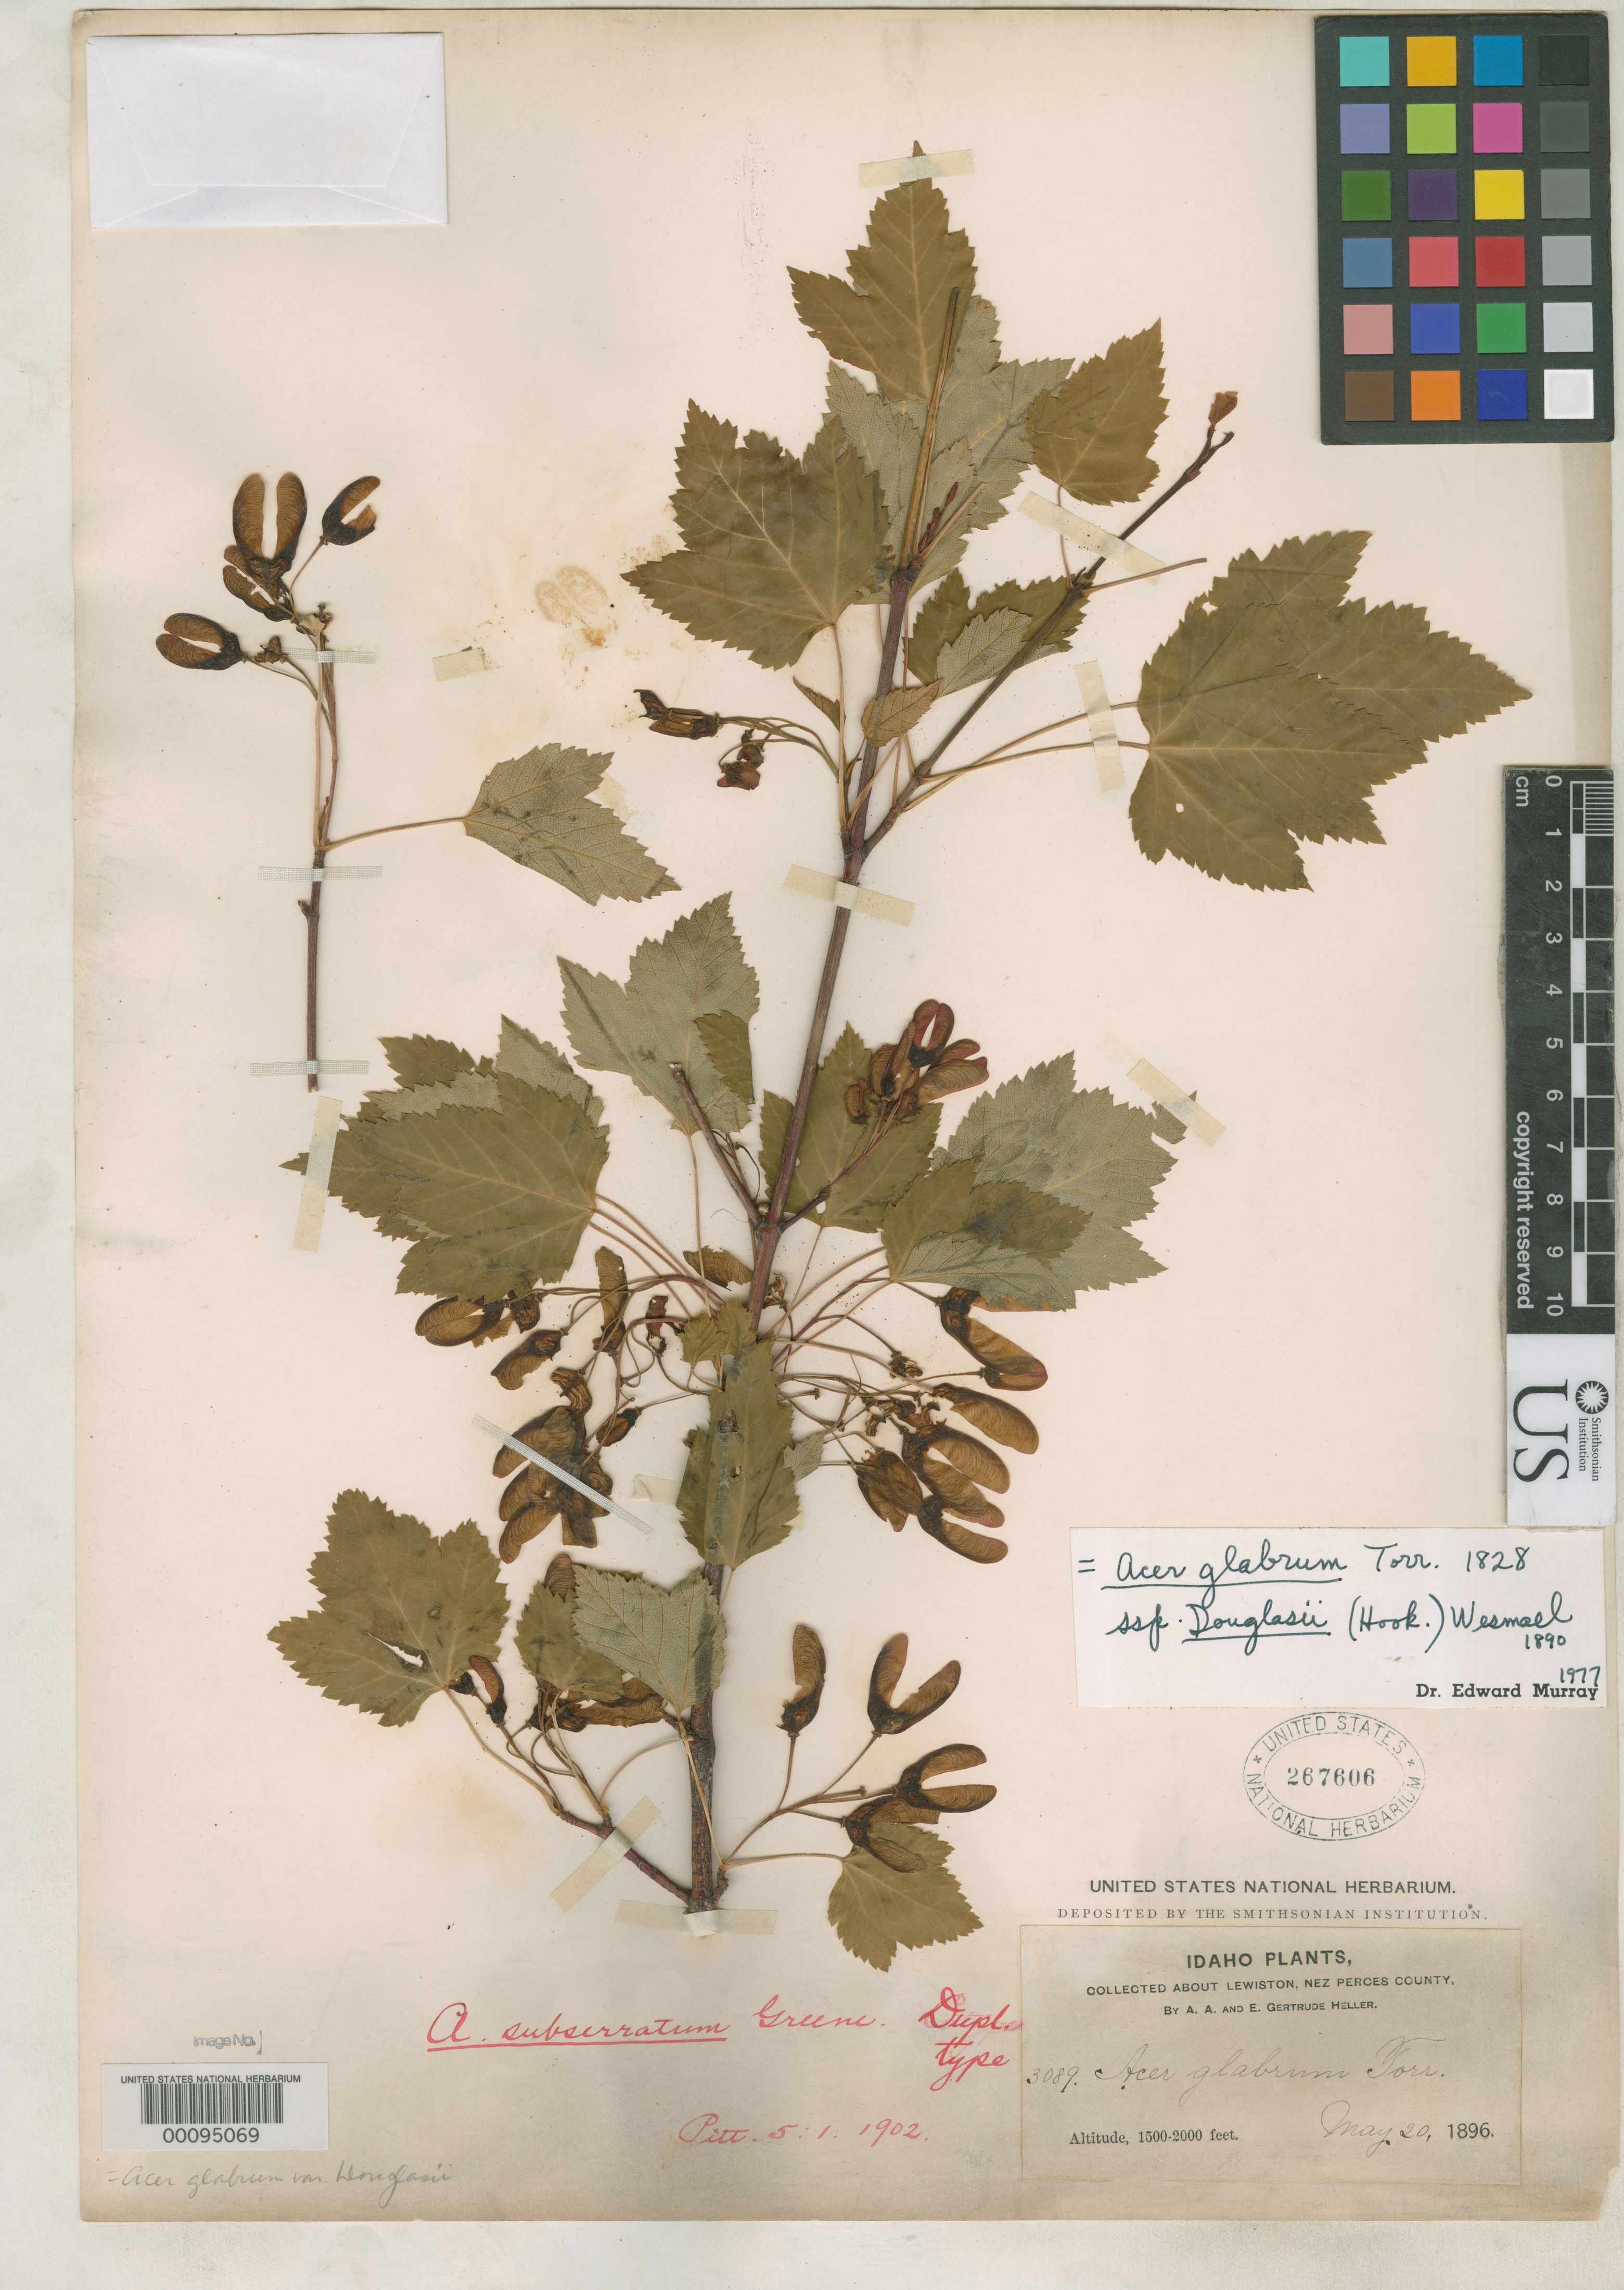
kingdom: Plantae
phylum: Tracheophyta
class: Magnoliopsida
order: Sapindales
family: Sapindaceae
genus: Acer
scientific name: Acer subserratum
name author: Greene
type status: Isotype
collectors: A. A. Heller & E. G. Heller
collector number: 3089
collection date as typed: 20 May 1896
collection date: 1896-05-20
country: United States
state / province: Idaho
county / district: Nez Perce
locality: About Lewiston.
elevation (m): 457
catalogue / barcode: US 267606